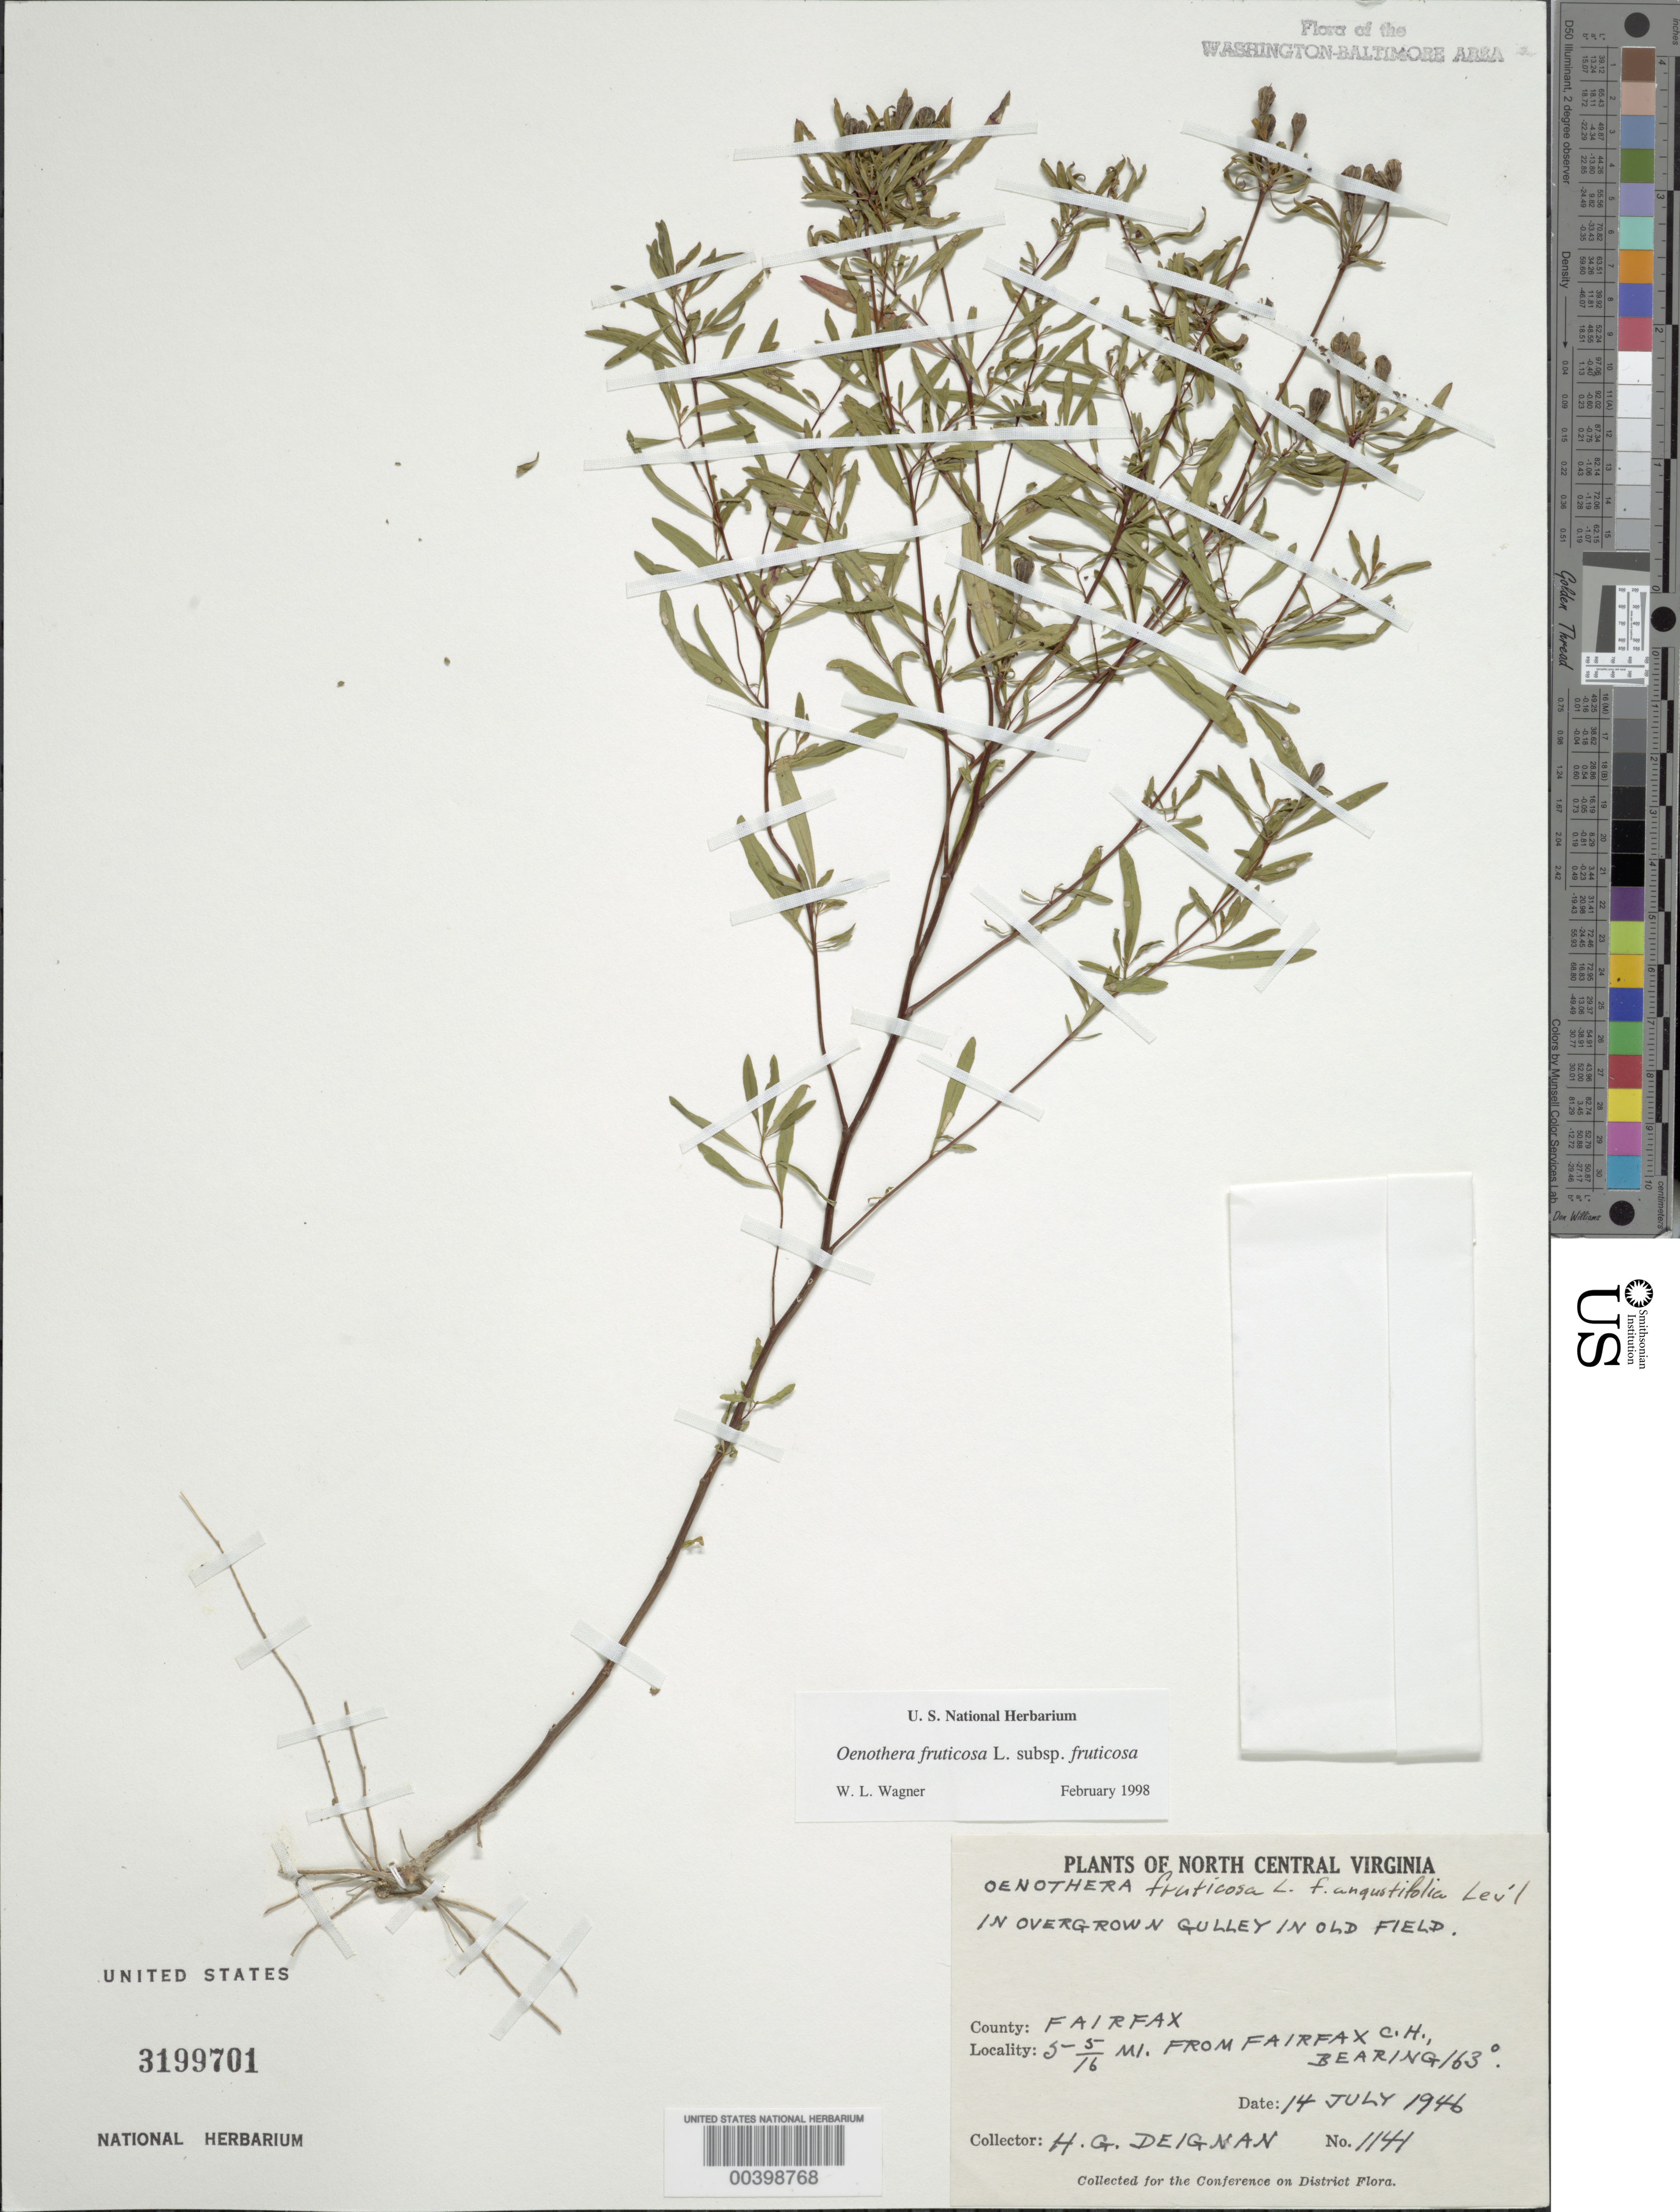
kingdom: Plantae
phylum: Tracheophyta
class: Magnoliopsida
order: Myrtales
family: Onagraceae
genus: Oenothera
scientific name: Oenothera fruticosa subsp. fruticosa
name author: L.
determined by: Wagner, W. L., (BOT), Smithsonian Institution - National Museum of Natural History (UNITED STATES)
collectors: H. Deignan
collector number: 1141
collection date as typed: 14 Jul 1946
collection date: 1946-07-14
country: United States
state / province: Virginia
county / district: Fairfax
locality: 5 5/16 Mi from Fairfax County Court House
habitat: In overgrown gulley in old field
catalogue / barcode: US 3199701